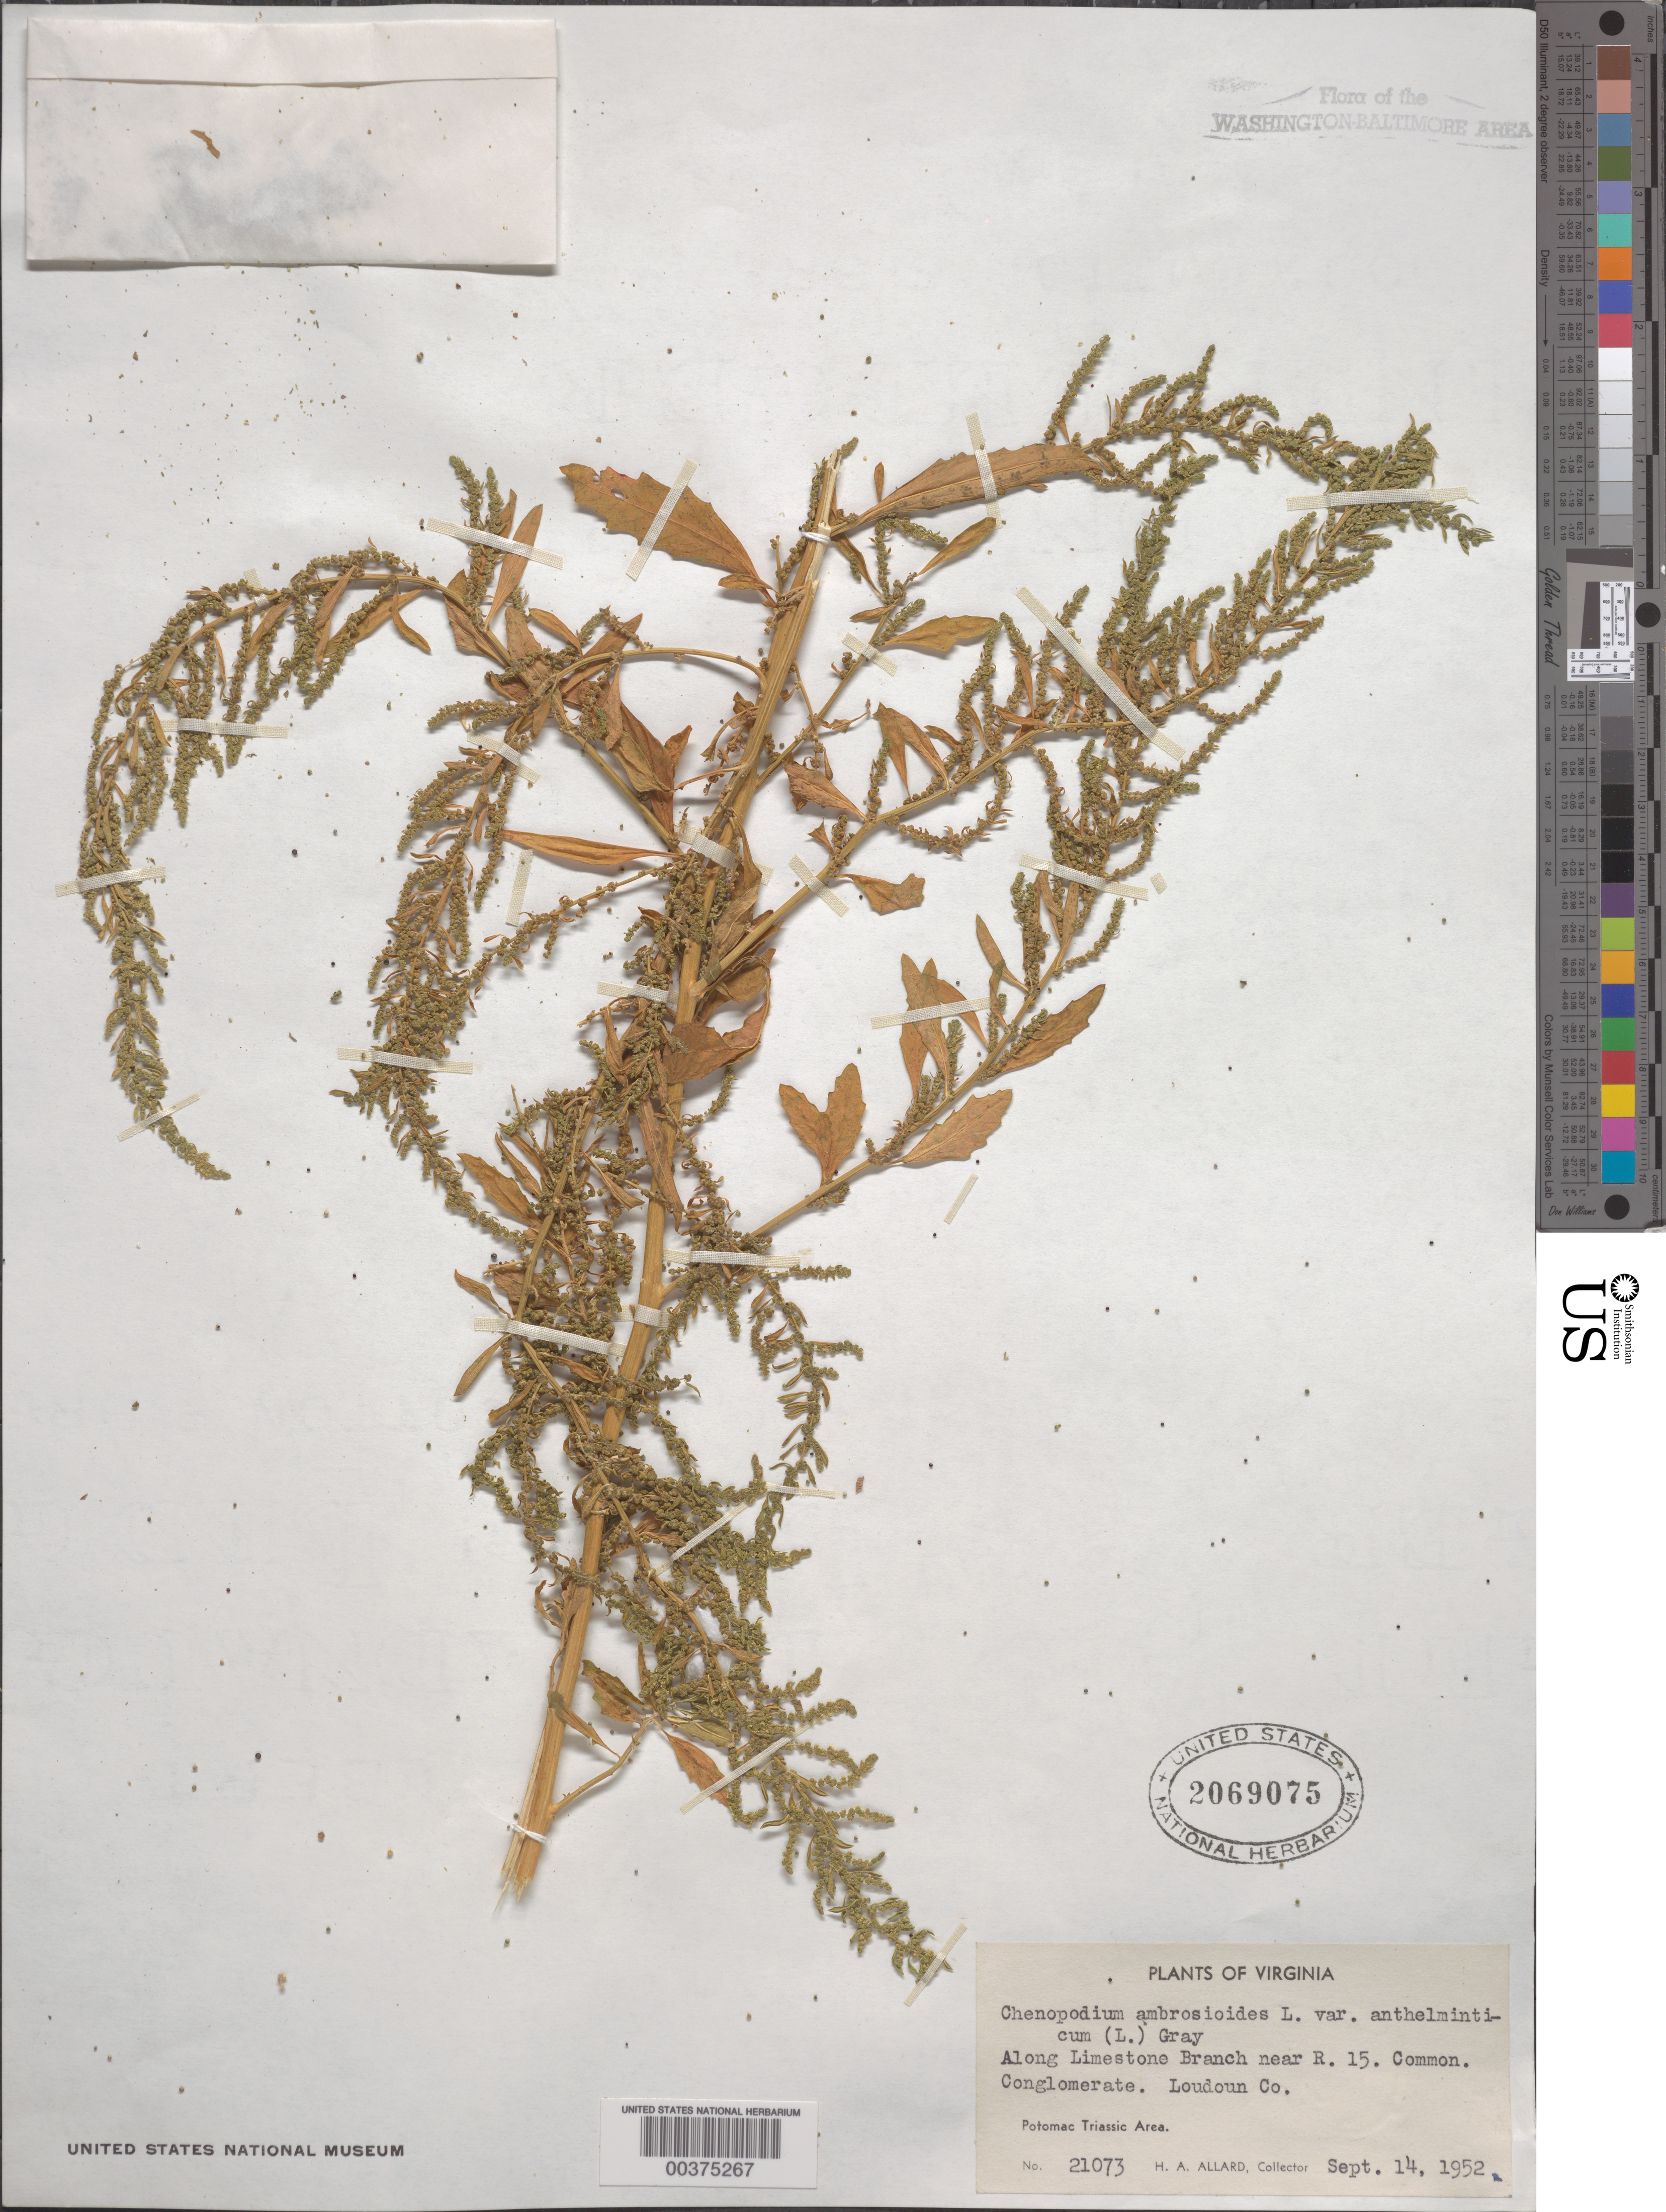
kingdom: Plantae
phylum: Tracheophyta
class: Magnoliopsida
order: Caryophyllales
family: Amaranthaceae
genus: Chenopodium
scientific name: Chenopodium ambrosioides var. anthelminticum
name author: (L.) A. Gray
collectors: H. A. Allard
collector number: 21073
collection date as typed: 14 Sep 1952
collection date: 1952-09-14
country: United States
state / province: Virginia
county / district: Loudoun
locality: Limestone Branch, near Route 15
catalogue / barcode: US 2069075